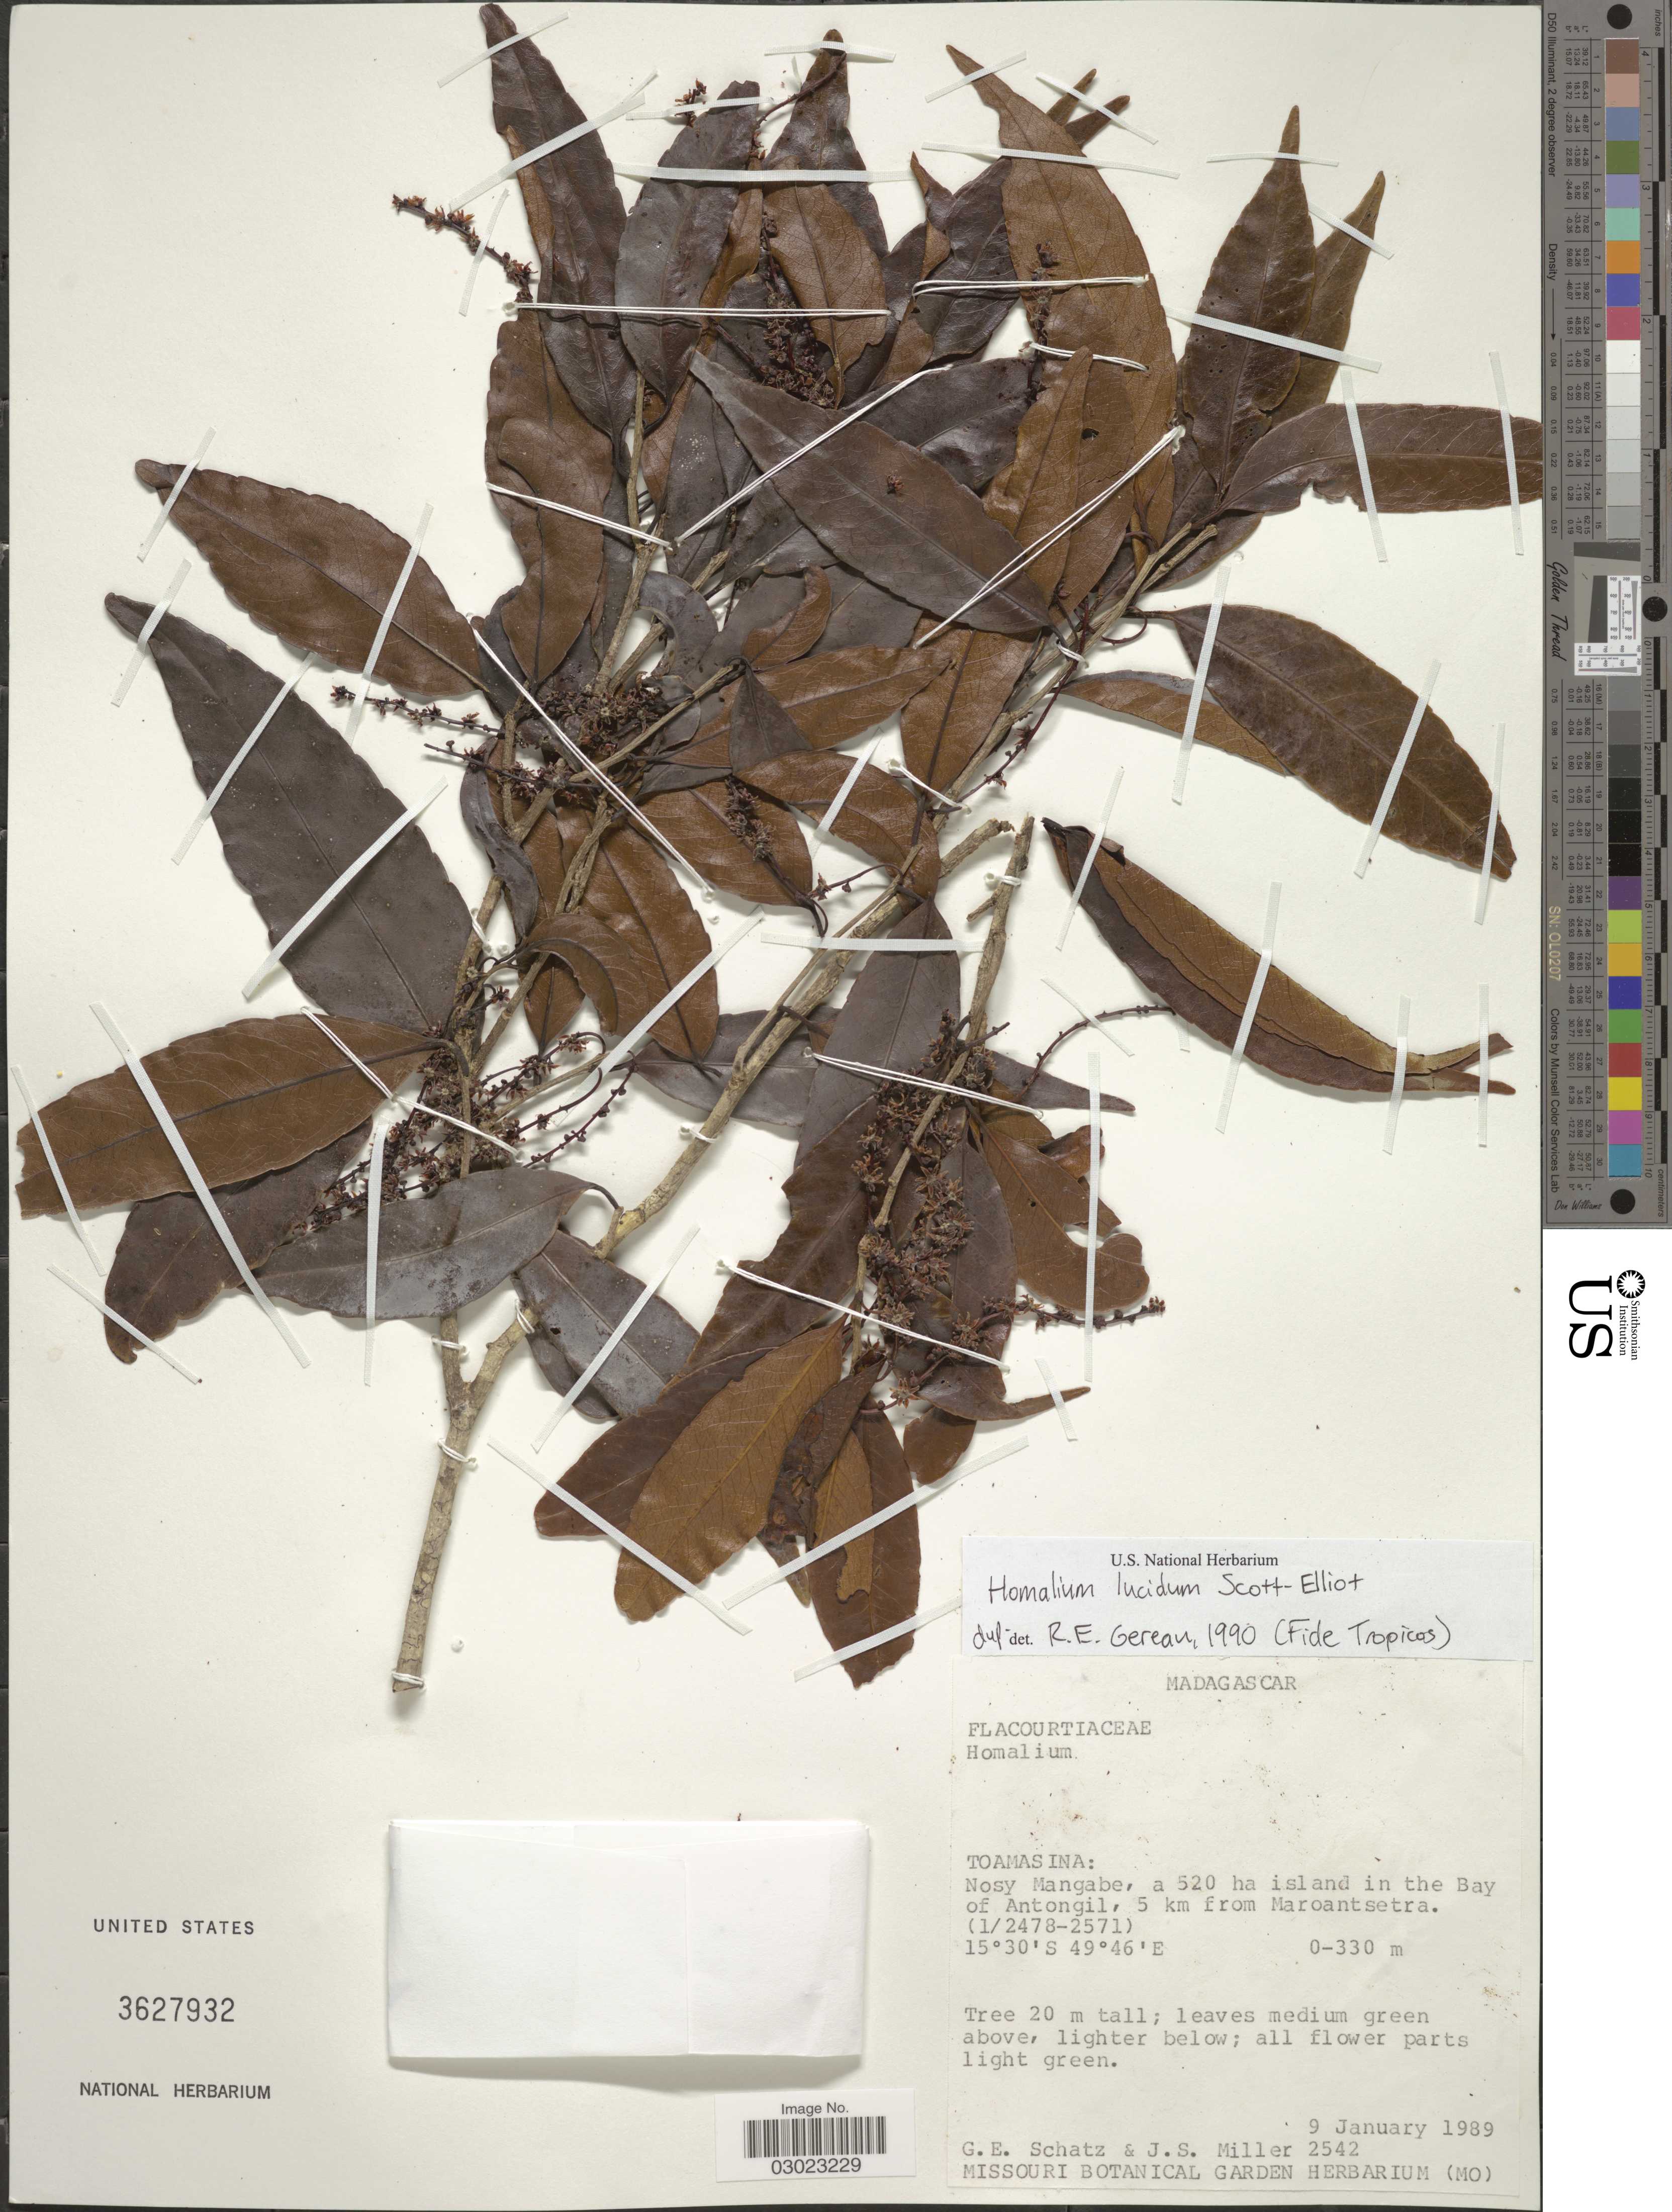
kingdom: Plantae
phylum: Tracheophyta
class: Magnoliopsida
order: Malpighiales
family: Salicaceae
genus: Homalium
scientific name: Homalium lucidum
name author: Scott Elliot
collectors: G. Schatz & J. S. Miller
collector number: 2542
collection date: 1989-01-09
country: Madagascar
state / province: Analanjirofo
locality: Nosy Mangabe, a 520 ha island in the Bay of Antongil, 5 km from Maroantsetra. (1/2478-2571).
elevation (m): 0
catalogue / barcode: US 3627932